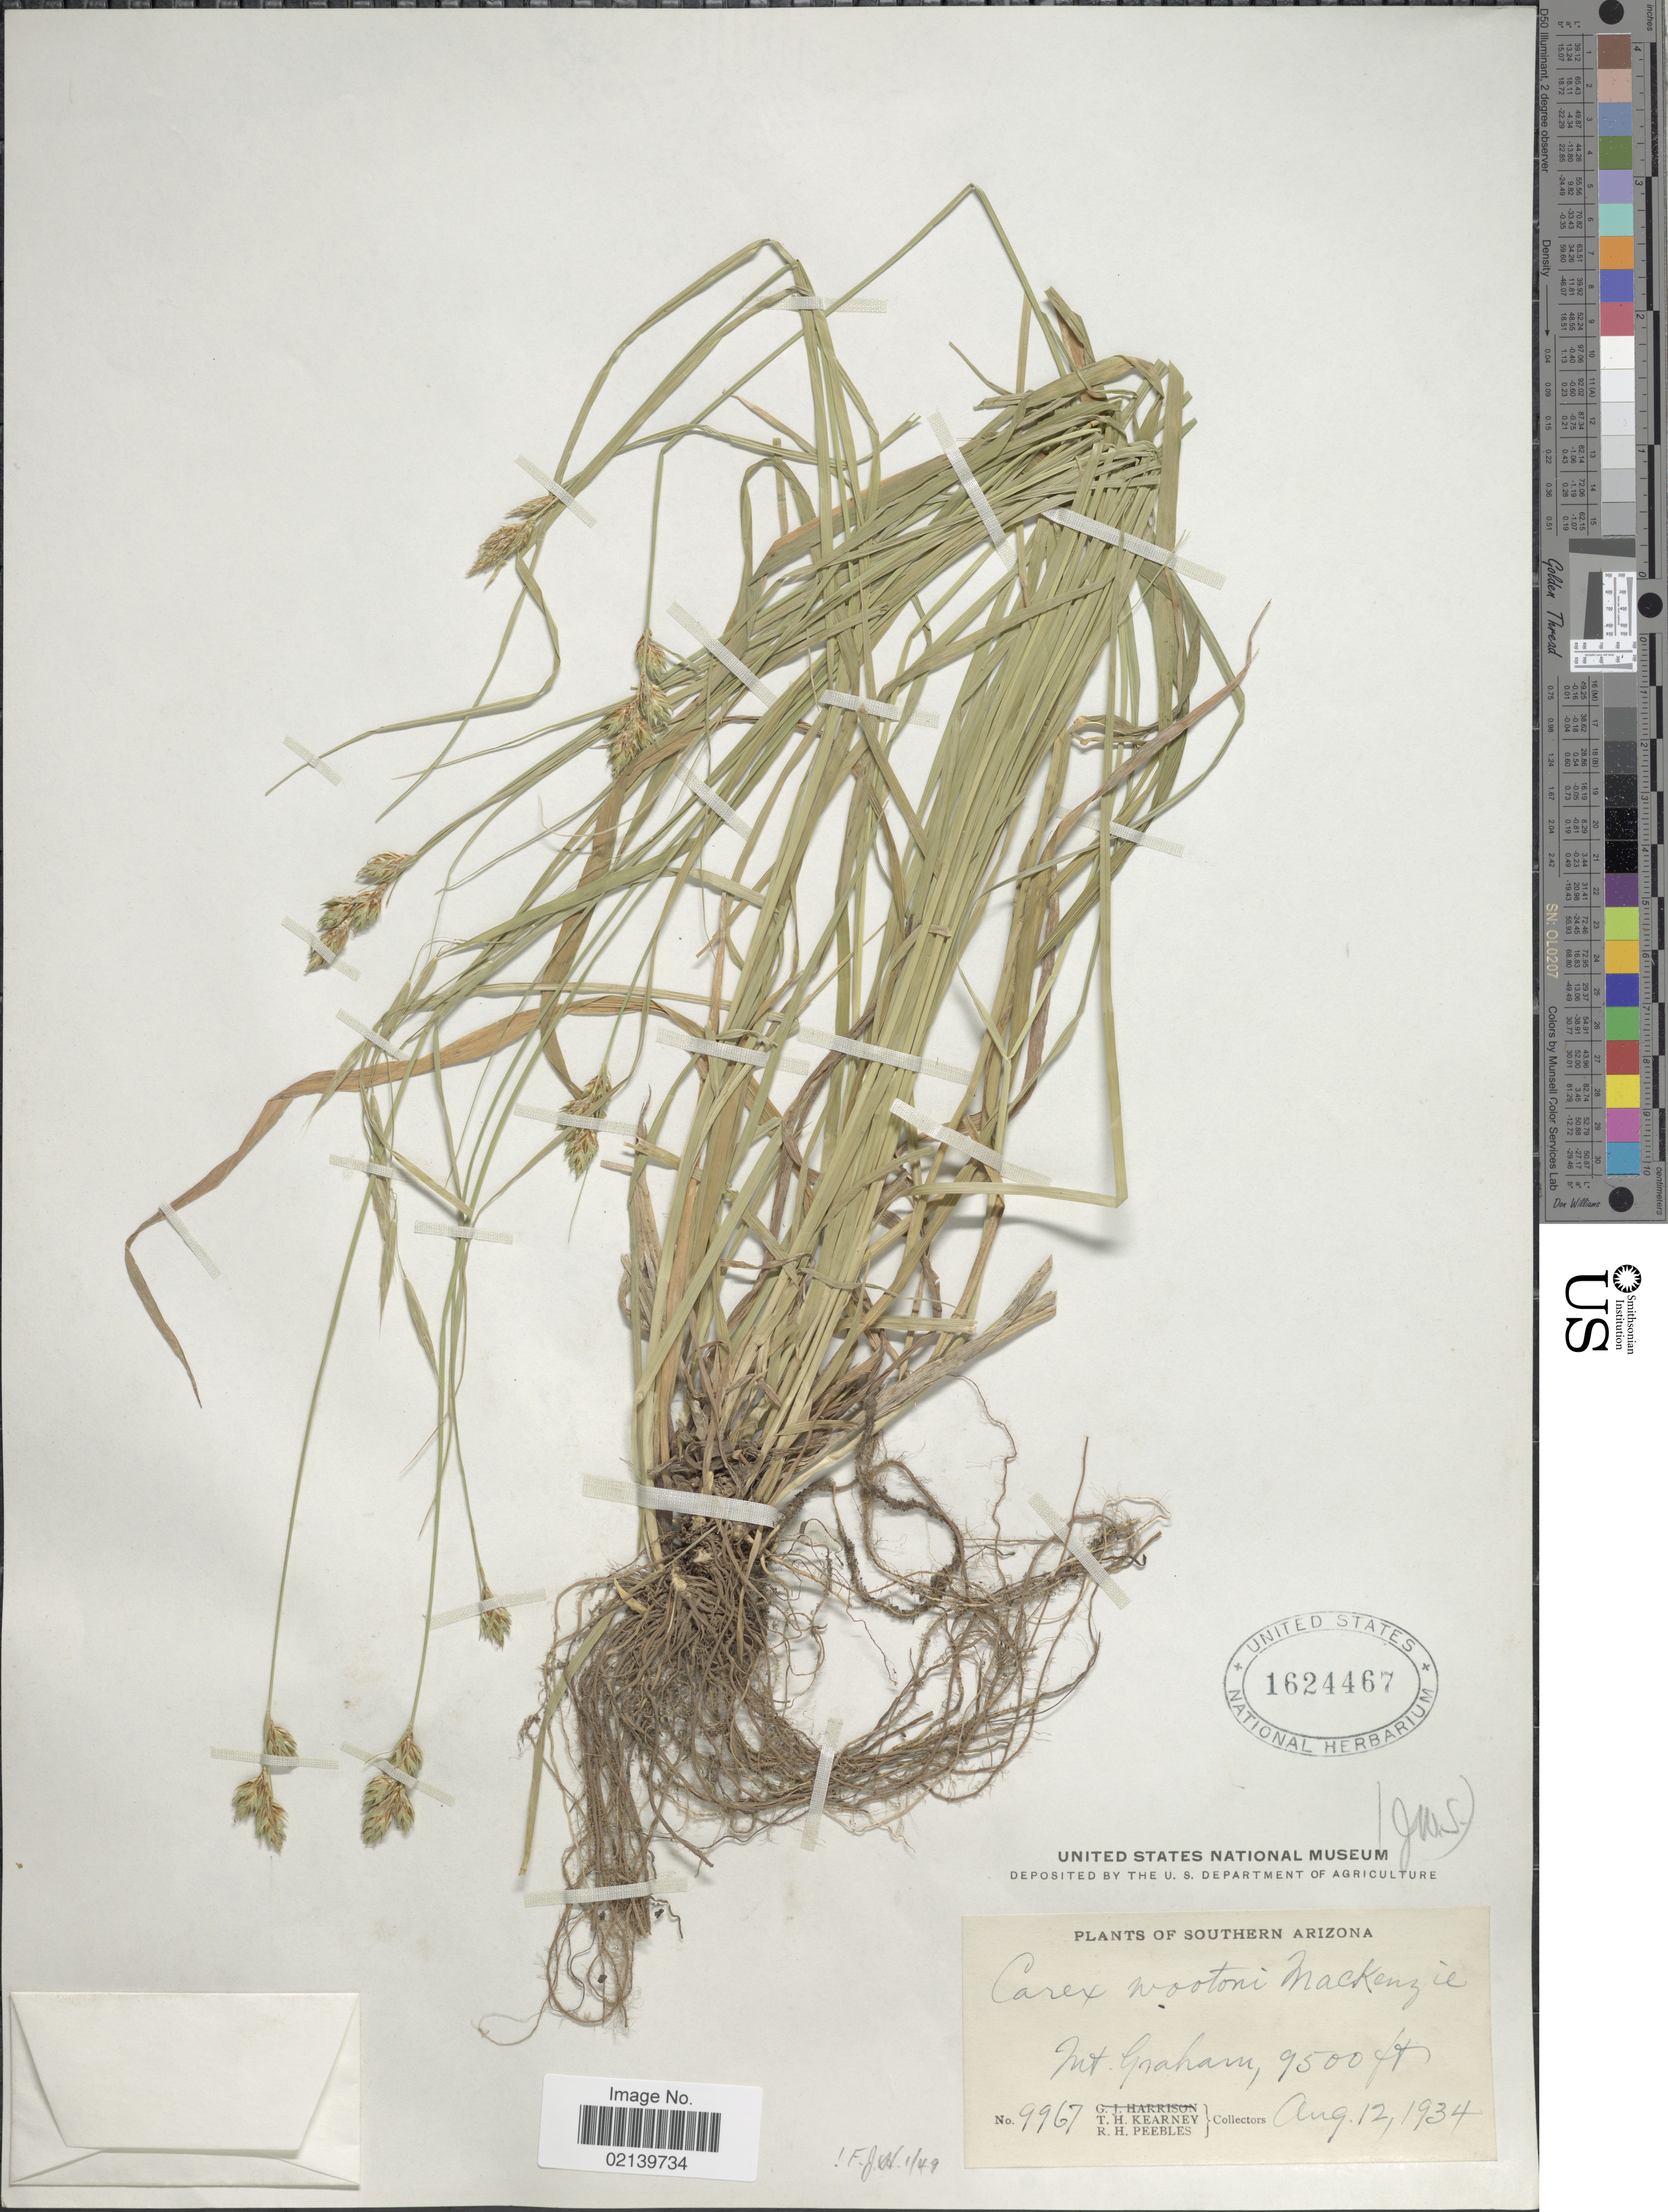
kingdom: Plantae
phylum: Tracheophyta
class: Liliopsida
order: Poales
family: Cyperaceae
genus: Carex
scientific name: Carex wootonii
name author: Mack.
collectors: T. H. Kearney & R. H. Peebles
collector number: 9967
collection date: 1934-08-12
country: United States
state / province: Arizona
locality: Southern Arizona, Mt. Graham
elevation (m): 2896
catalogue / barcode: US 1624467